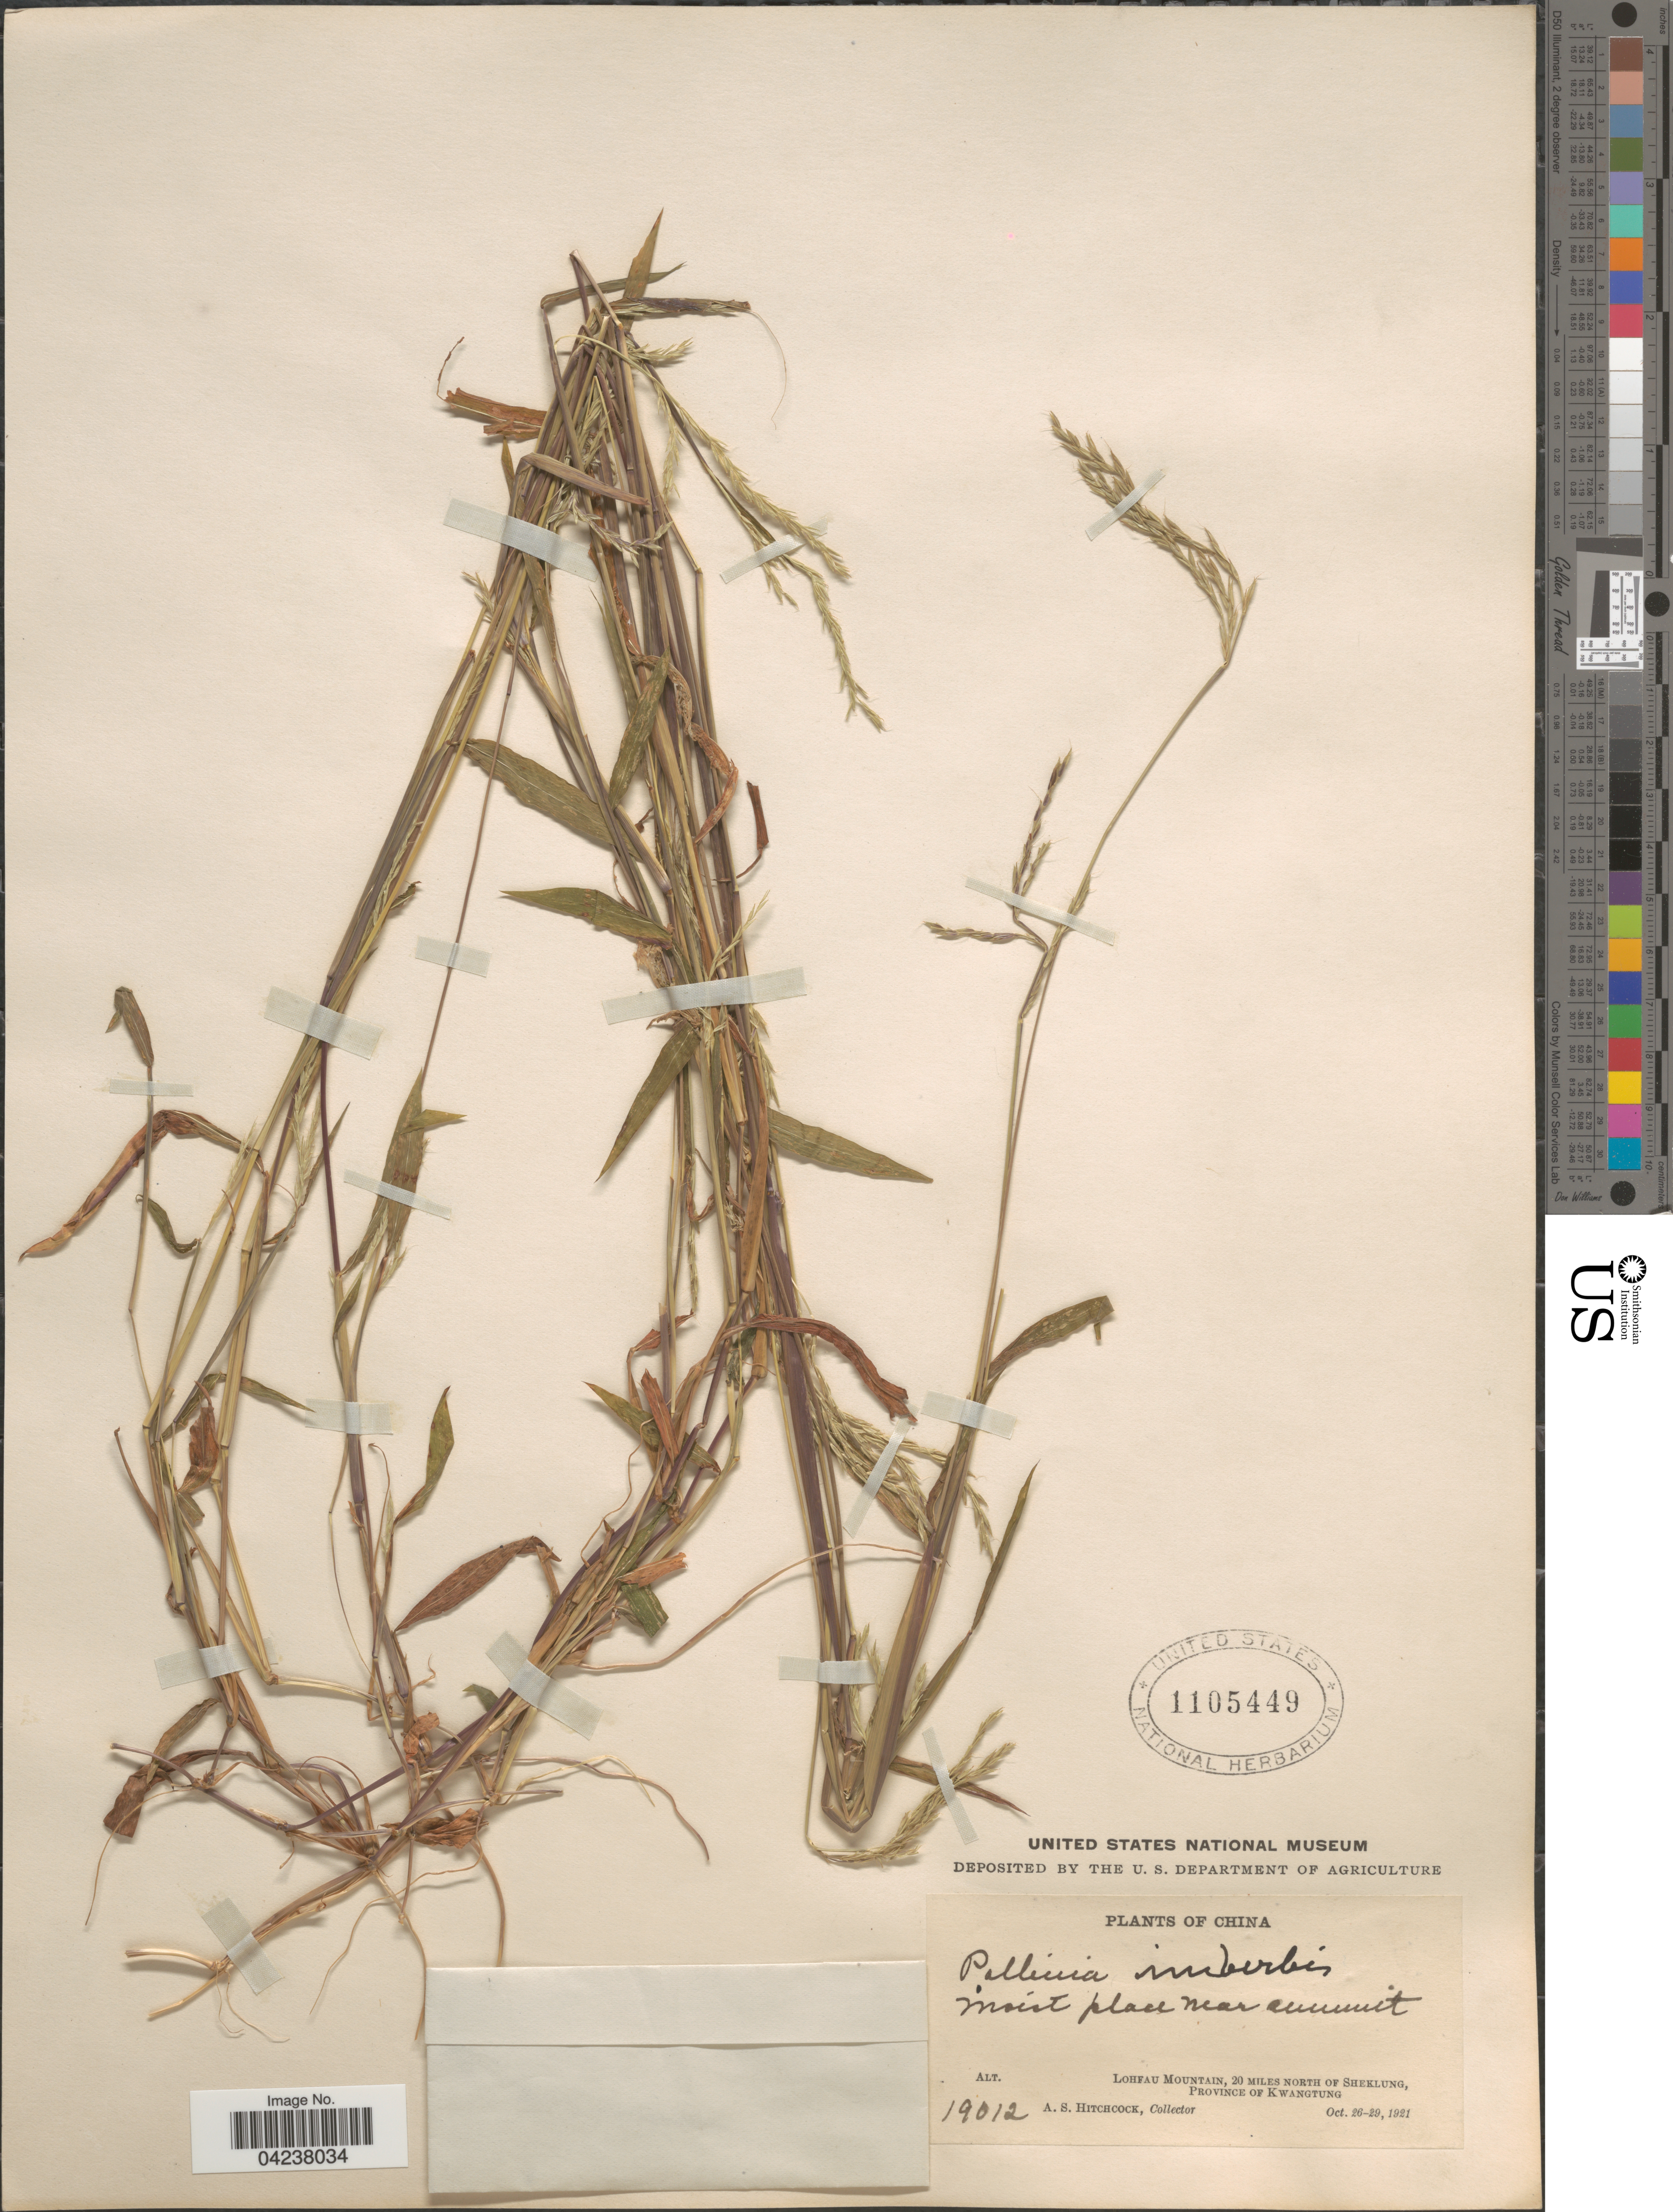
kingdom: Plantae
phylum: Tracheophyta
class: Liliopsida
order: Poales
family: Poaceae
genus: Microstegium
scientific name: Microstegium vimineum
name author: (Trin.) A. Camus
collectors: A. S. Hitchcock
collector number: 19012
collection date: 1921-10-26/1921-10-29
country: China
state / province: Guangdong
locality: Lohfau Mountain, 20 miles North of Sheklung, Province of Kwangtung.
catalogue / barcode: US 1105449